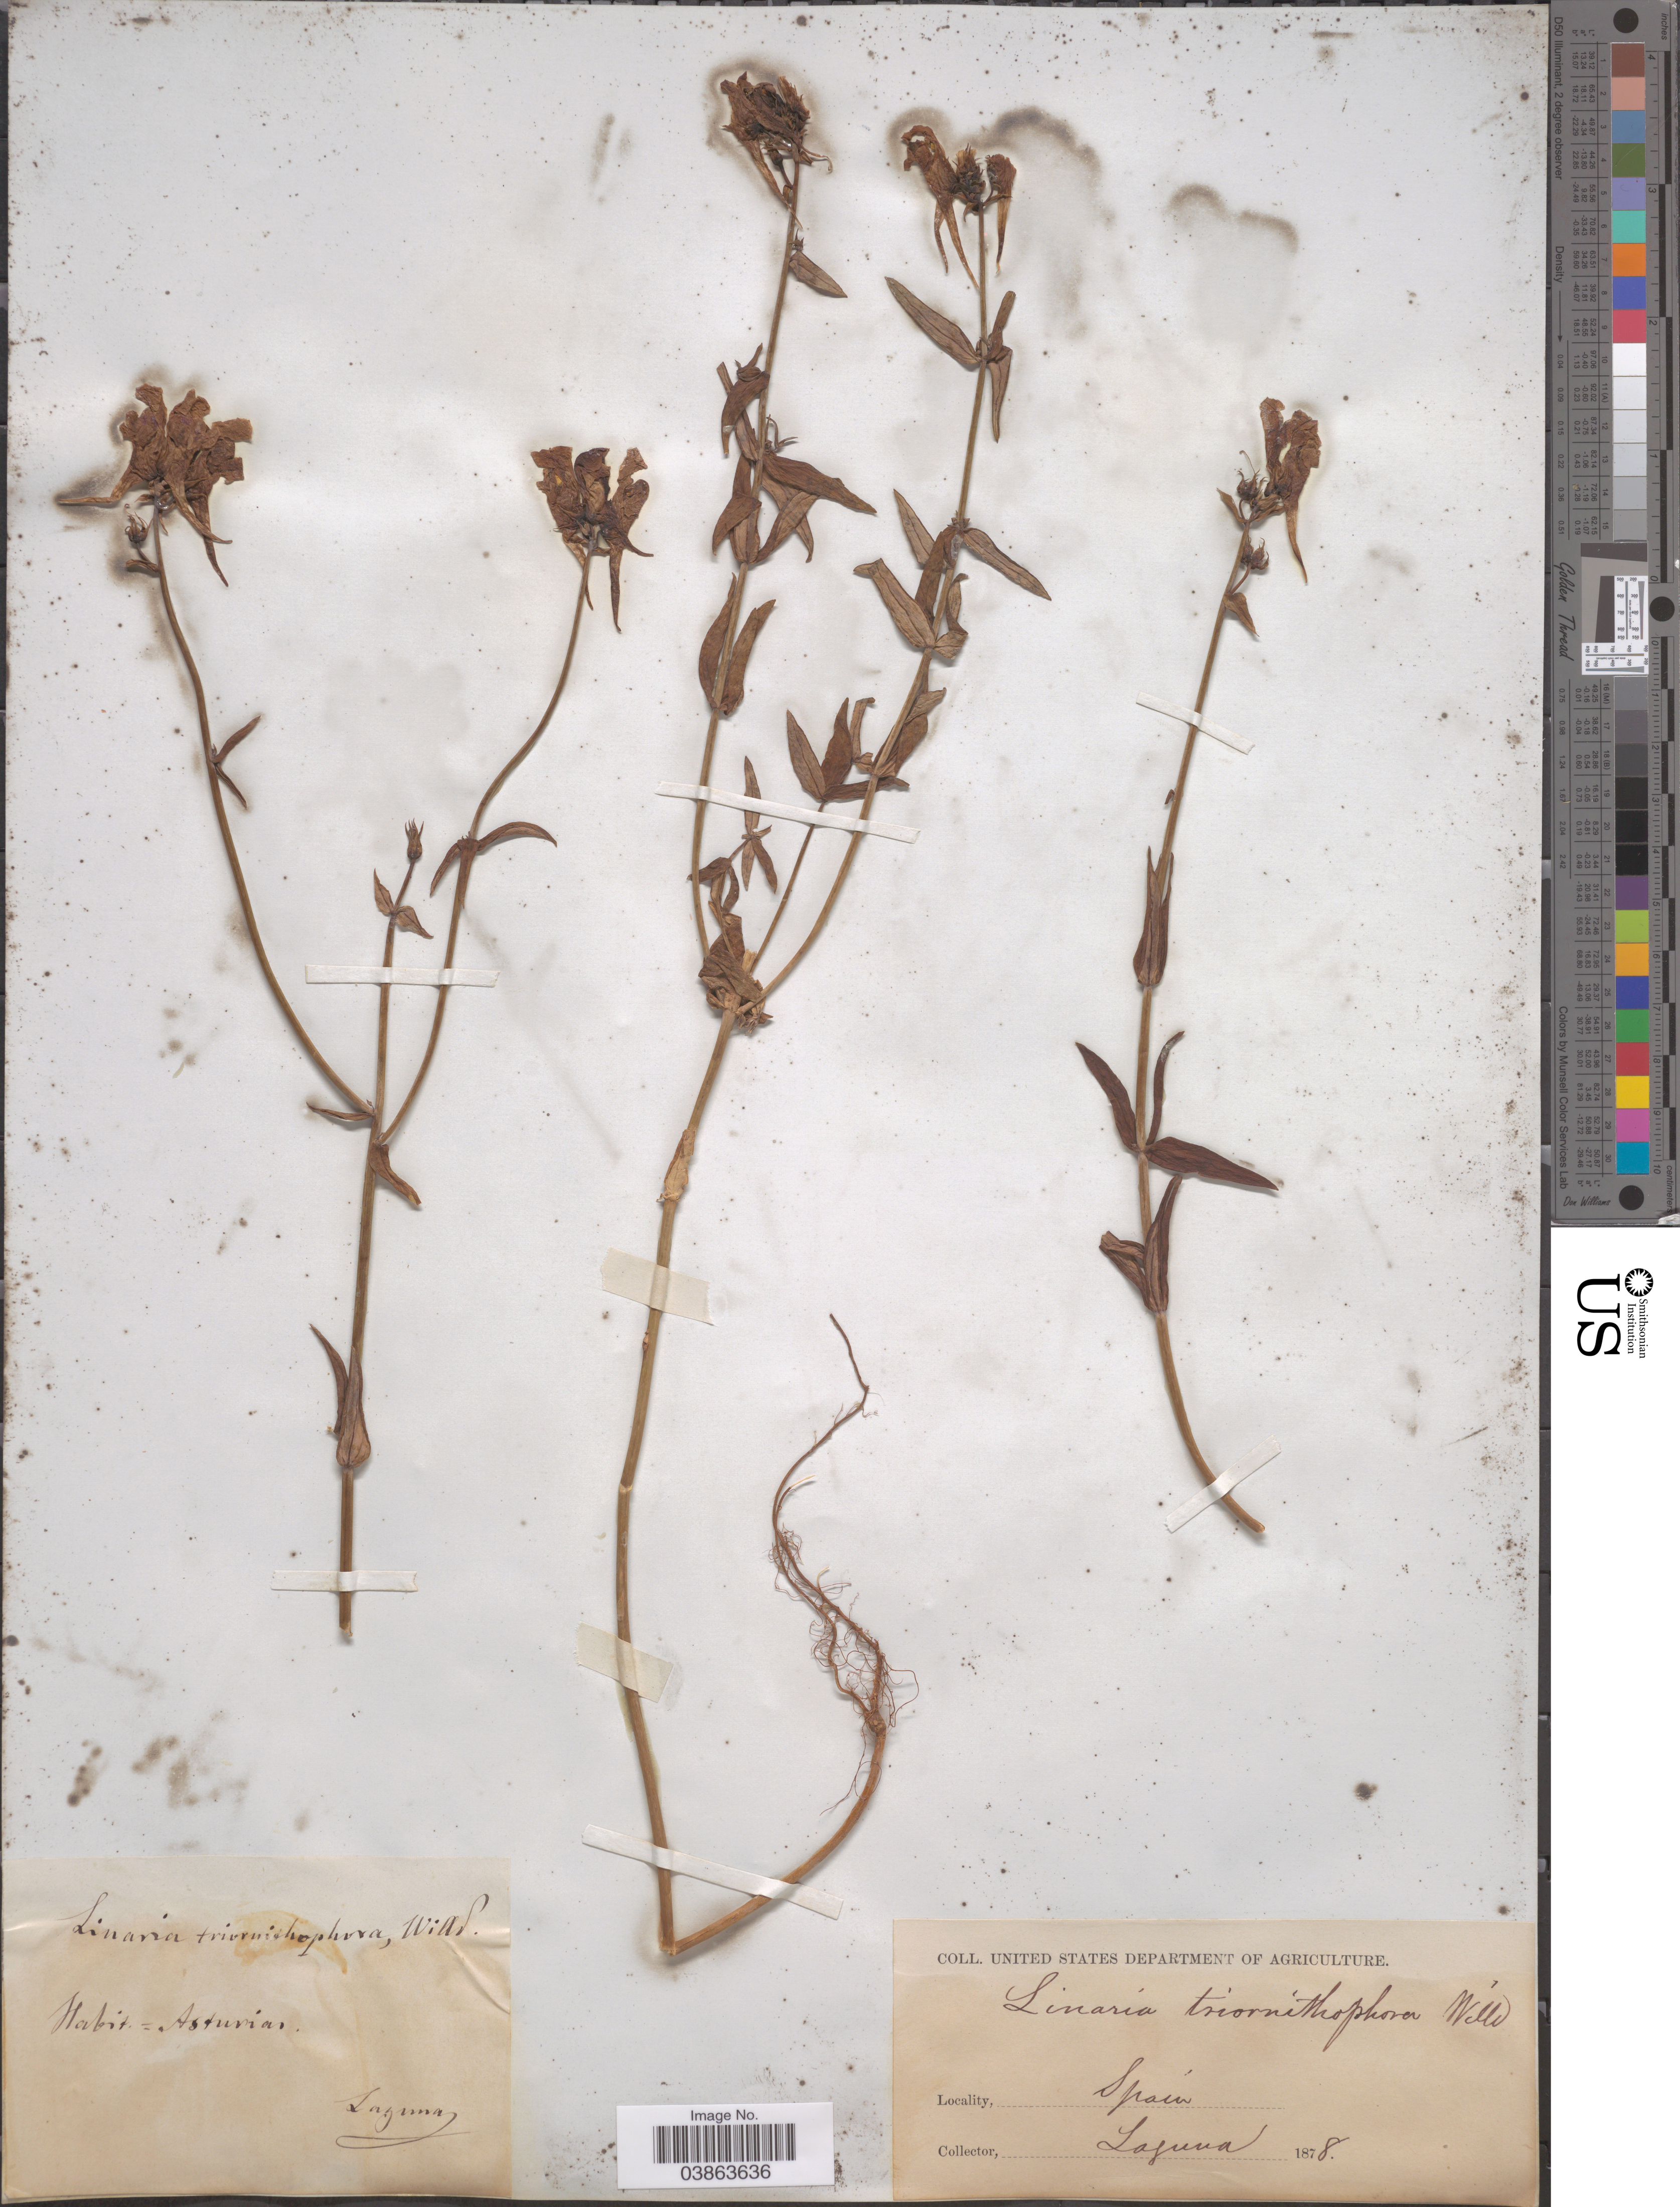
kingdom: Plantae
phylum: Tracheophyta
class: Magnoliopsida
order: Lamiales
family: Plantaginaceae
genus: Linaria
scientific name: Linaria triornithophora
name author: (L.) Cav.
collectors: -. Laguna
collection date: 1878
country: Spain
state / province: Principado de Asturias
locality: Asturias.